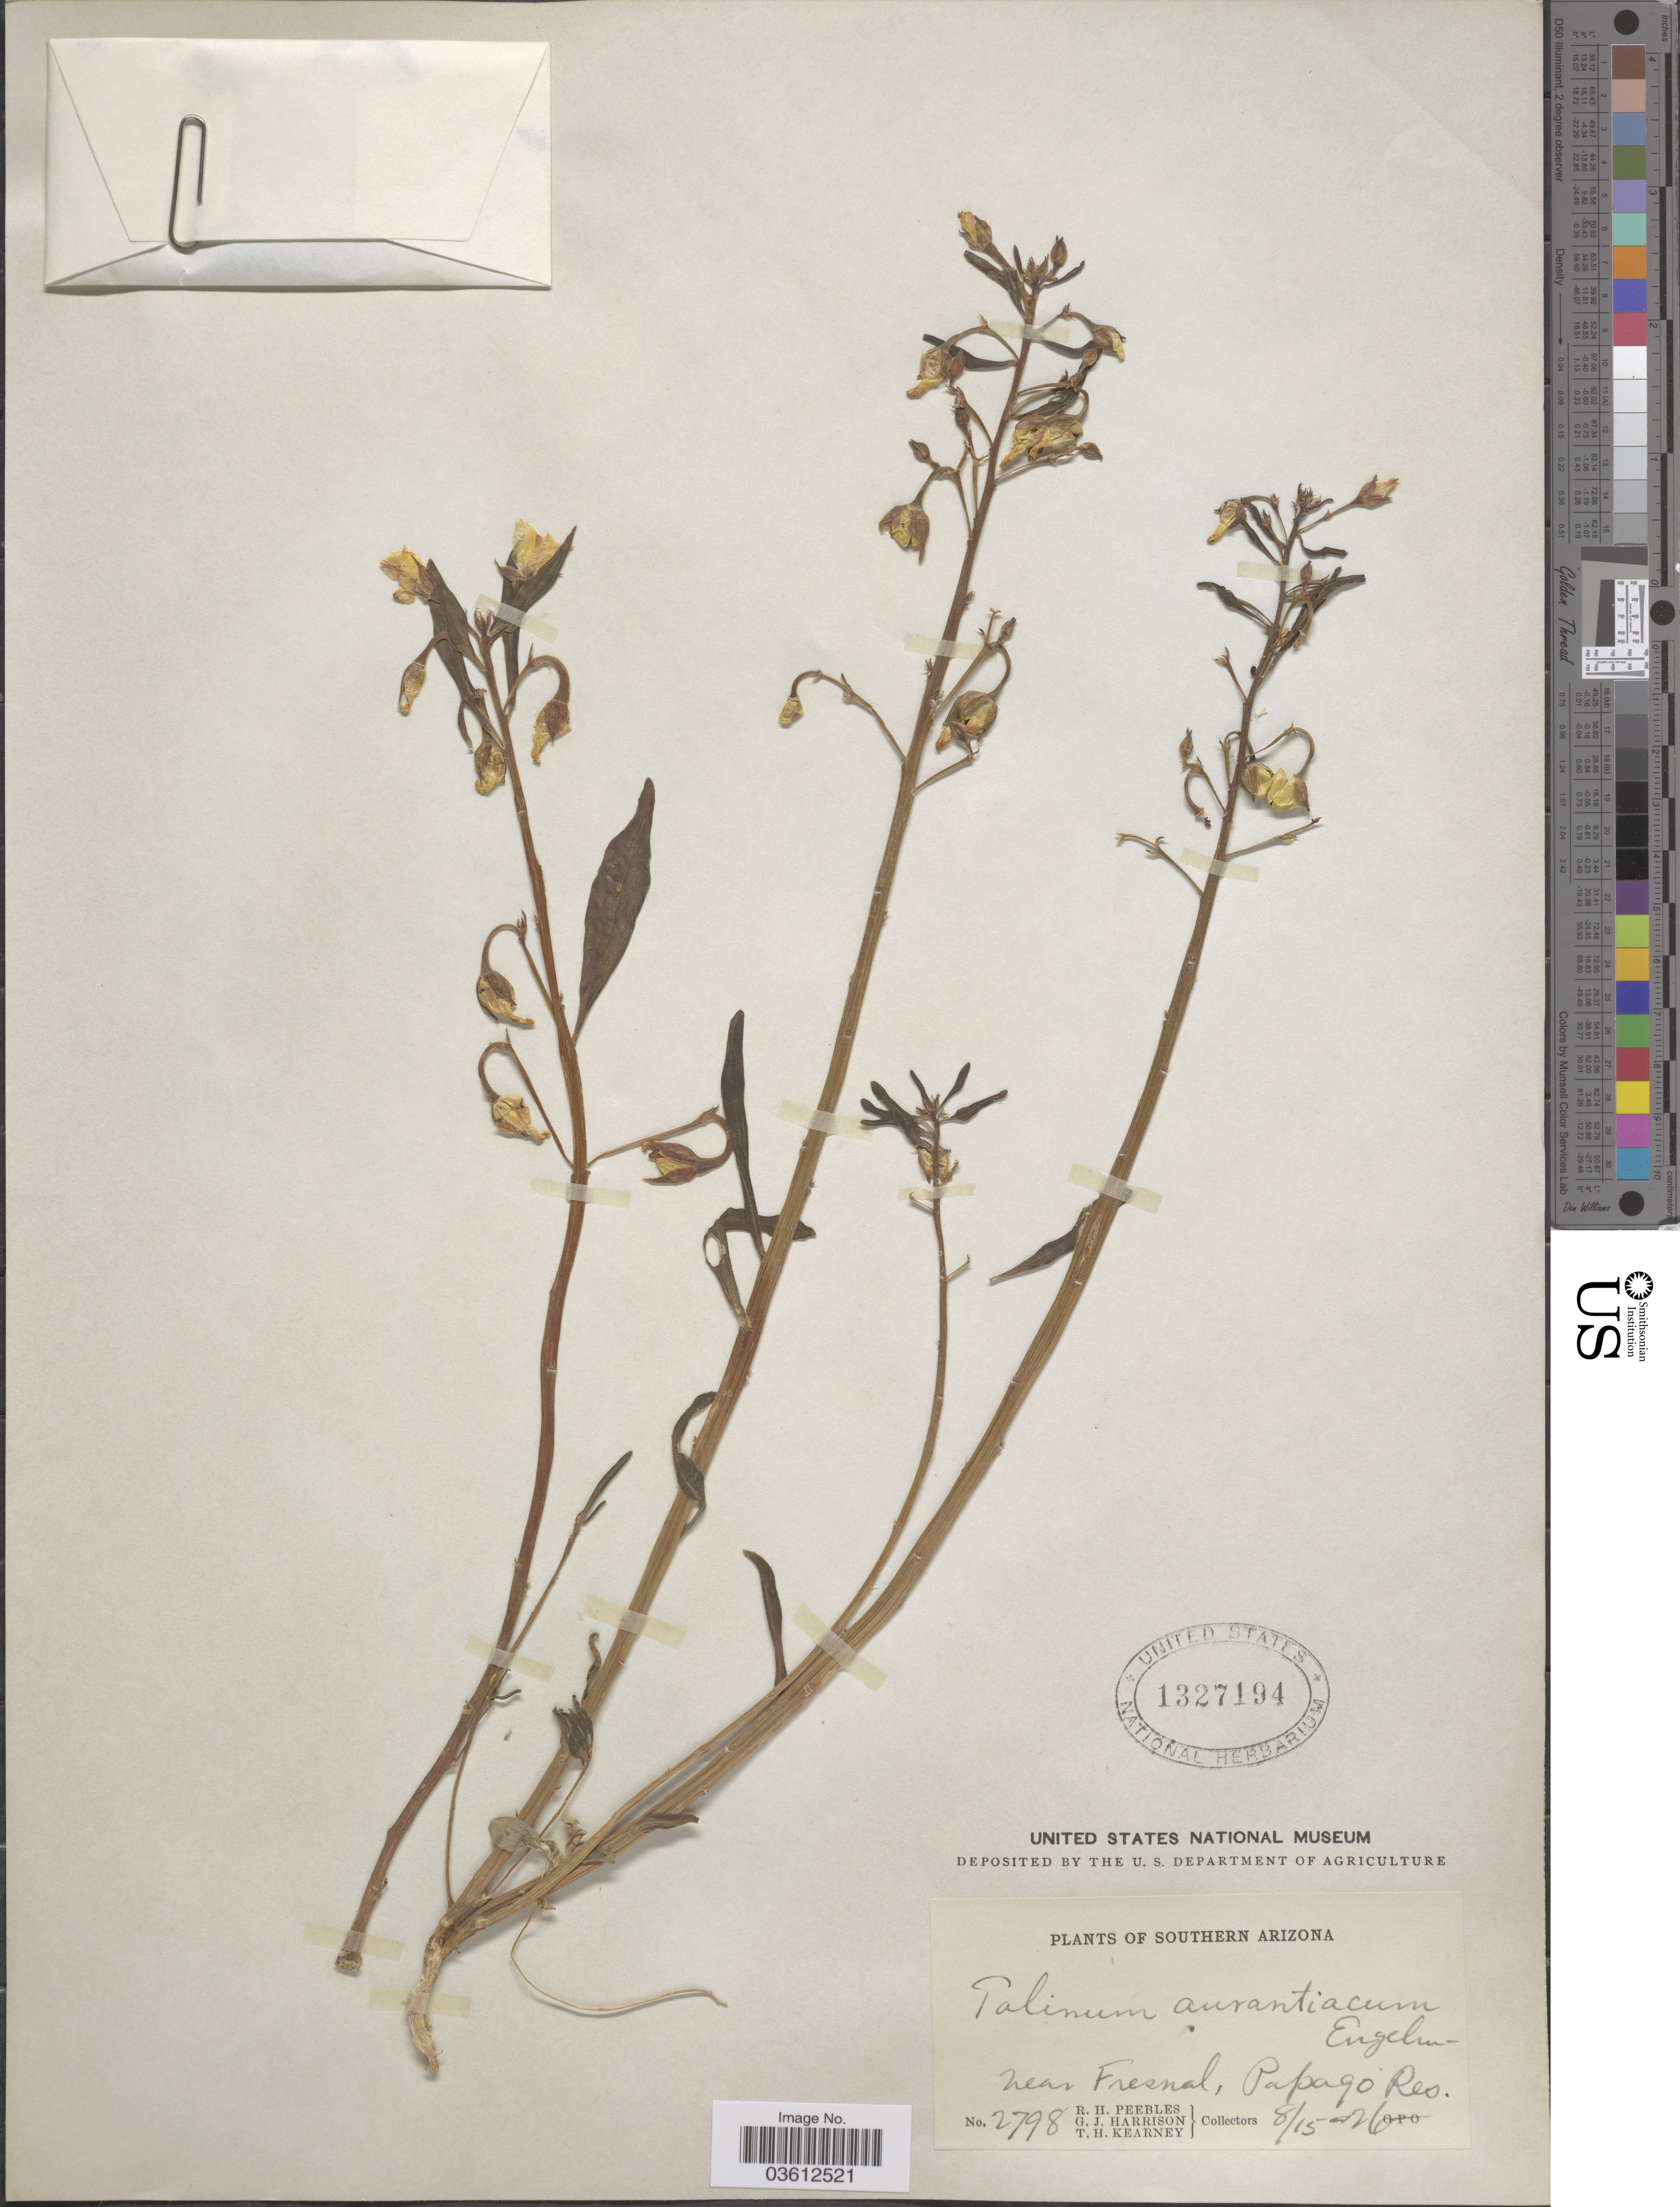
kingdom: Plantae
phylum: Tracheophyta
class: Magnoliopsida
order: Caryophyllales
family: Talinaceae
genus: Talinum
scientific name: Talinum aurantiacum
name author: Engelm. in A. Gray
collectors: R. H. Peebles, G. J. Harrison & T. H. Kearney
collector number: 2798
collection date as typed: Transcribed d/m/y: 15/8/26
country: United States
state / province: Arizona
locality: Southern Arizona. Near Fresnal, Papago Res.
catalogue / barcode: US 1327194